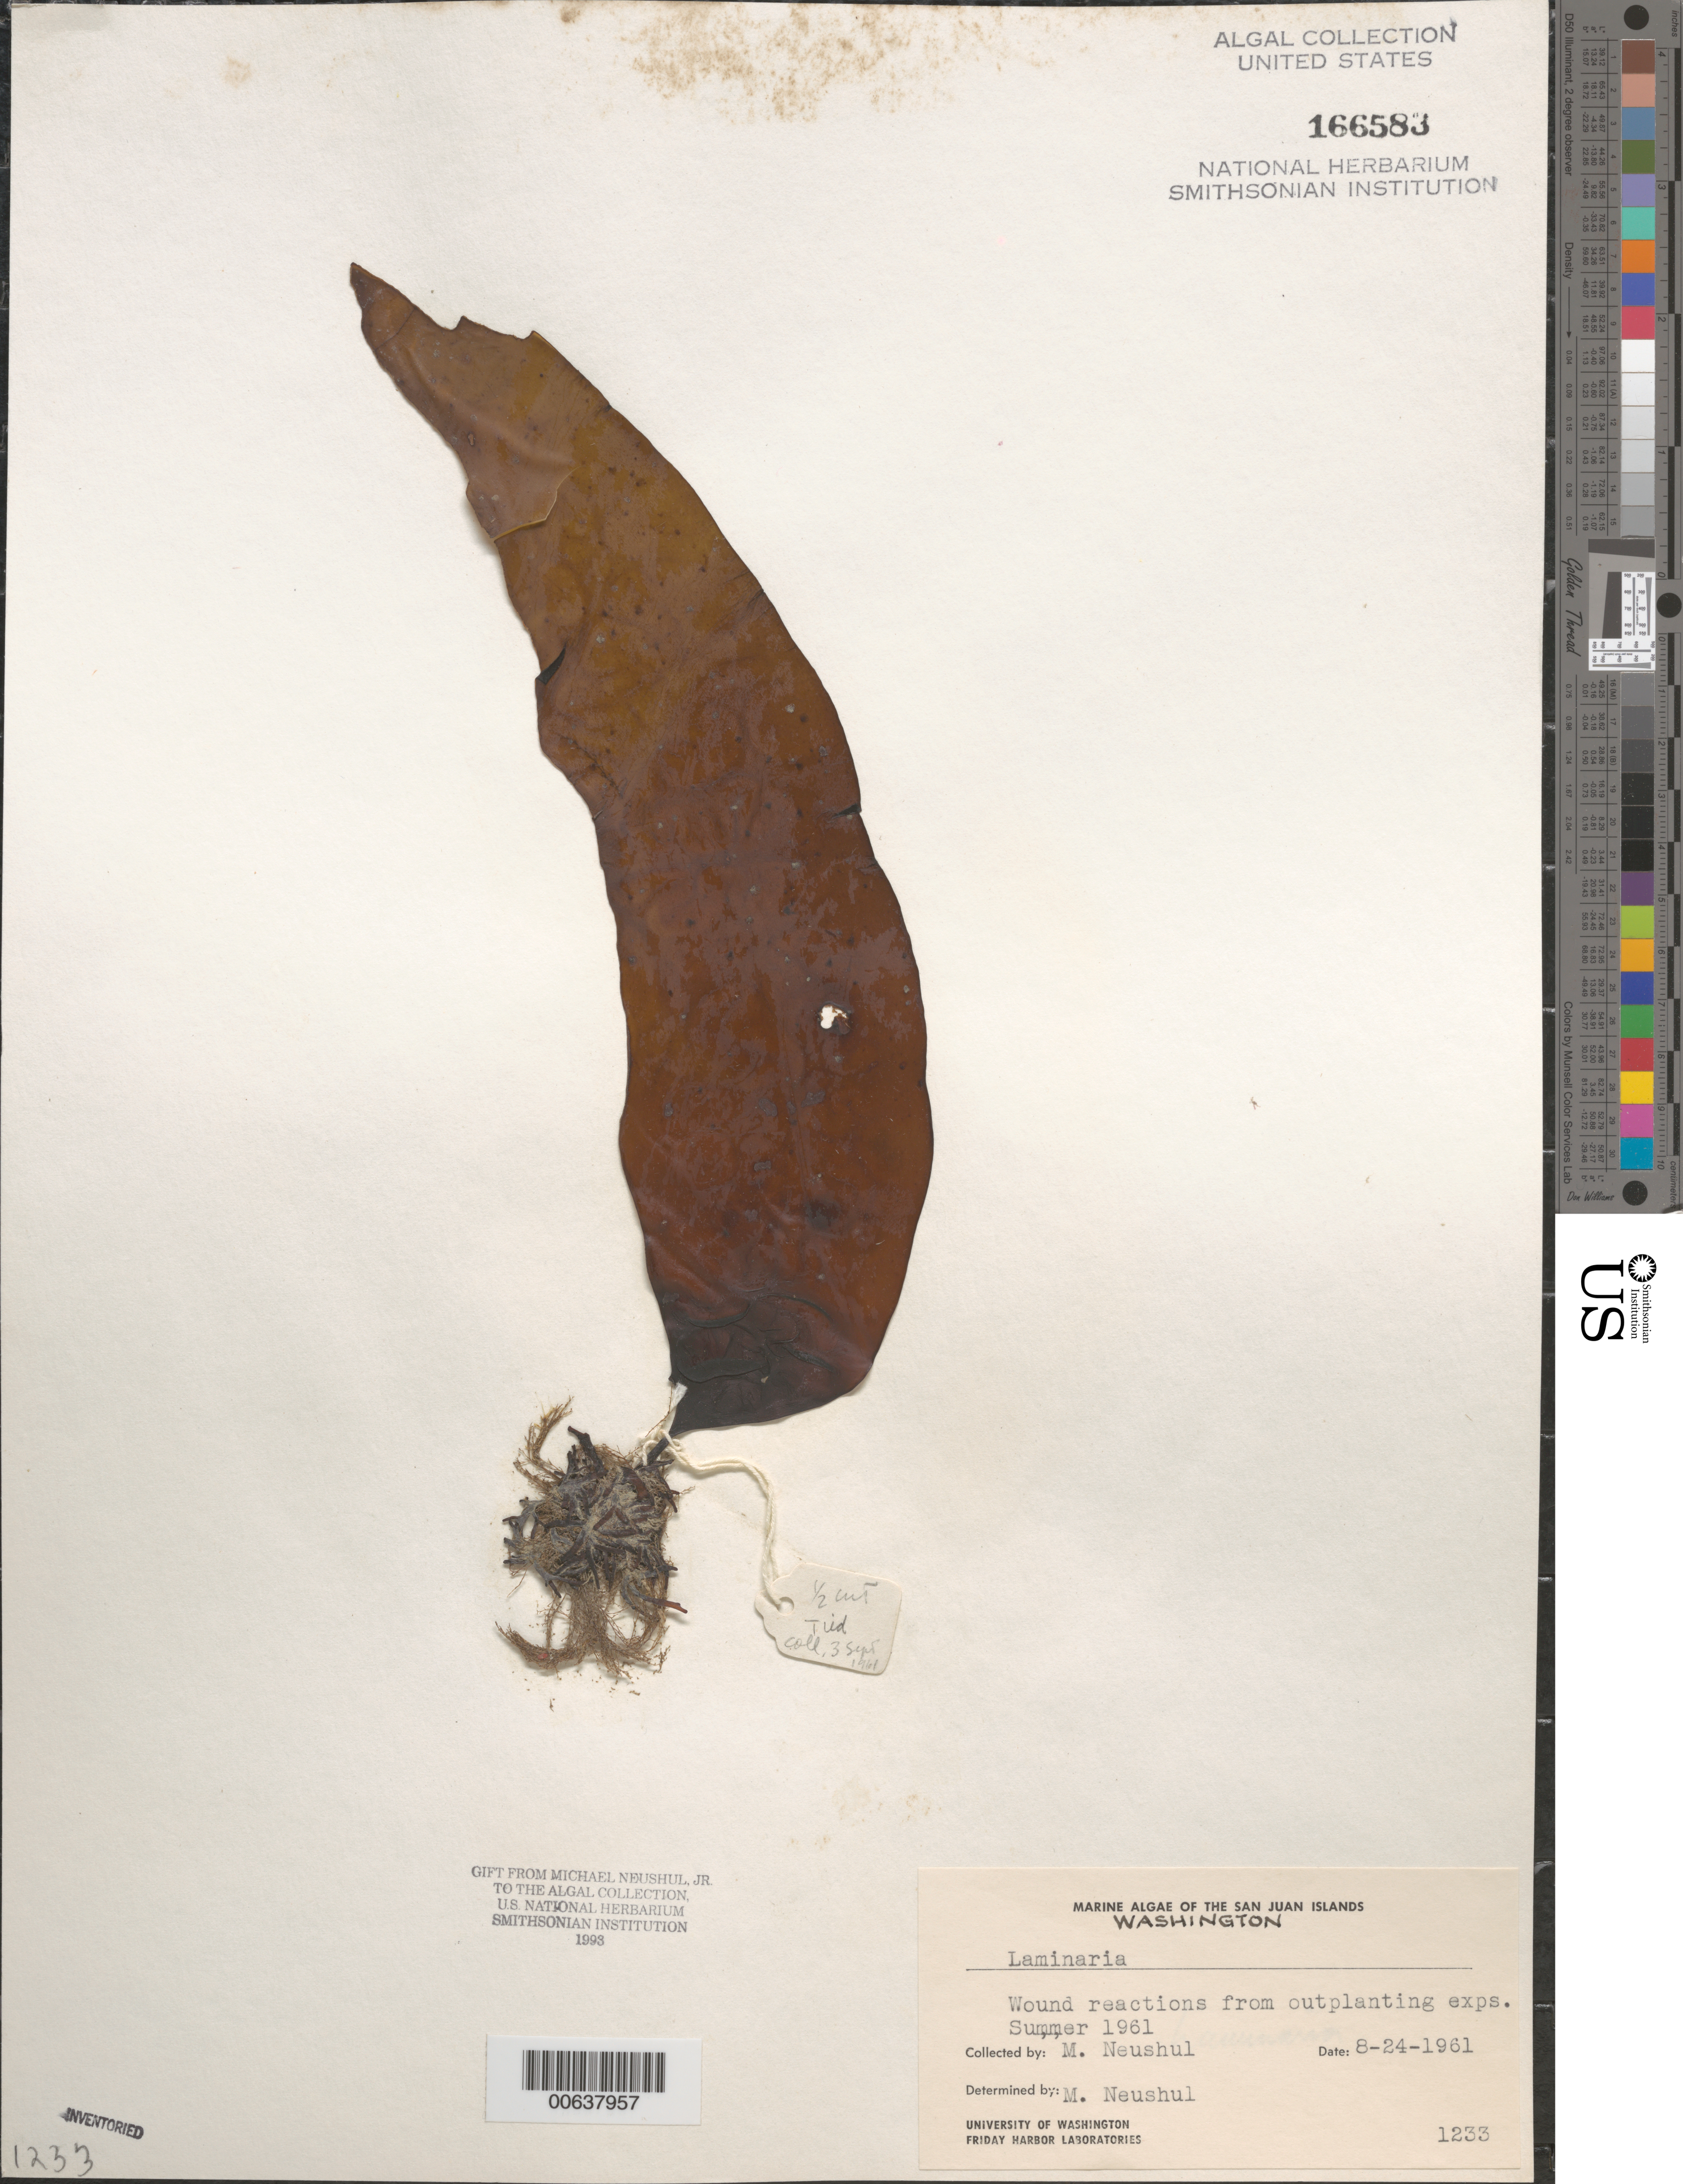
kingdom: Chromista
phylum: Ochrophyta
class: Phaeophyceae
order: Laminariales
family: Laminariaceae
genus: Laminaria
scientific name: Laminaria sp.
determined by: Neushul, M.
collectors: M. Neushul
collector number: Neushul 1233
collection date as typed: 24 Aug 1961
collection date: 1961-08-24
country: United States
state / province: Washington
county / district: San Juan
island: San Juan Islands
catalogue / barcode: US 166583